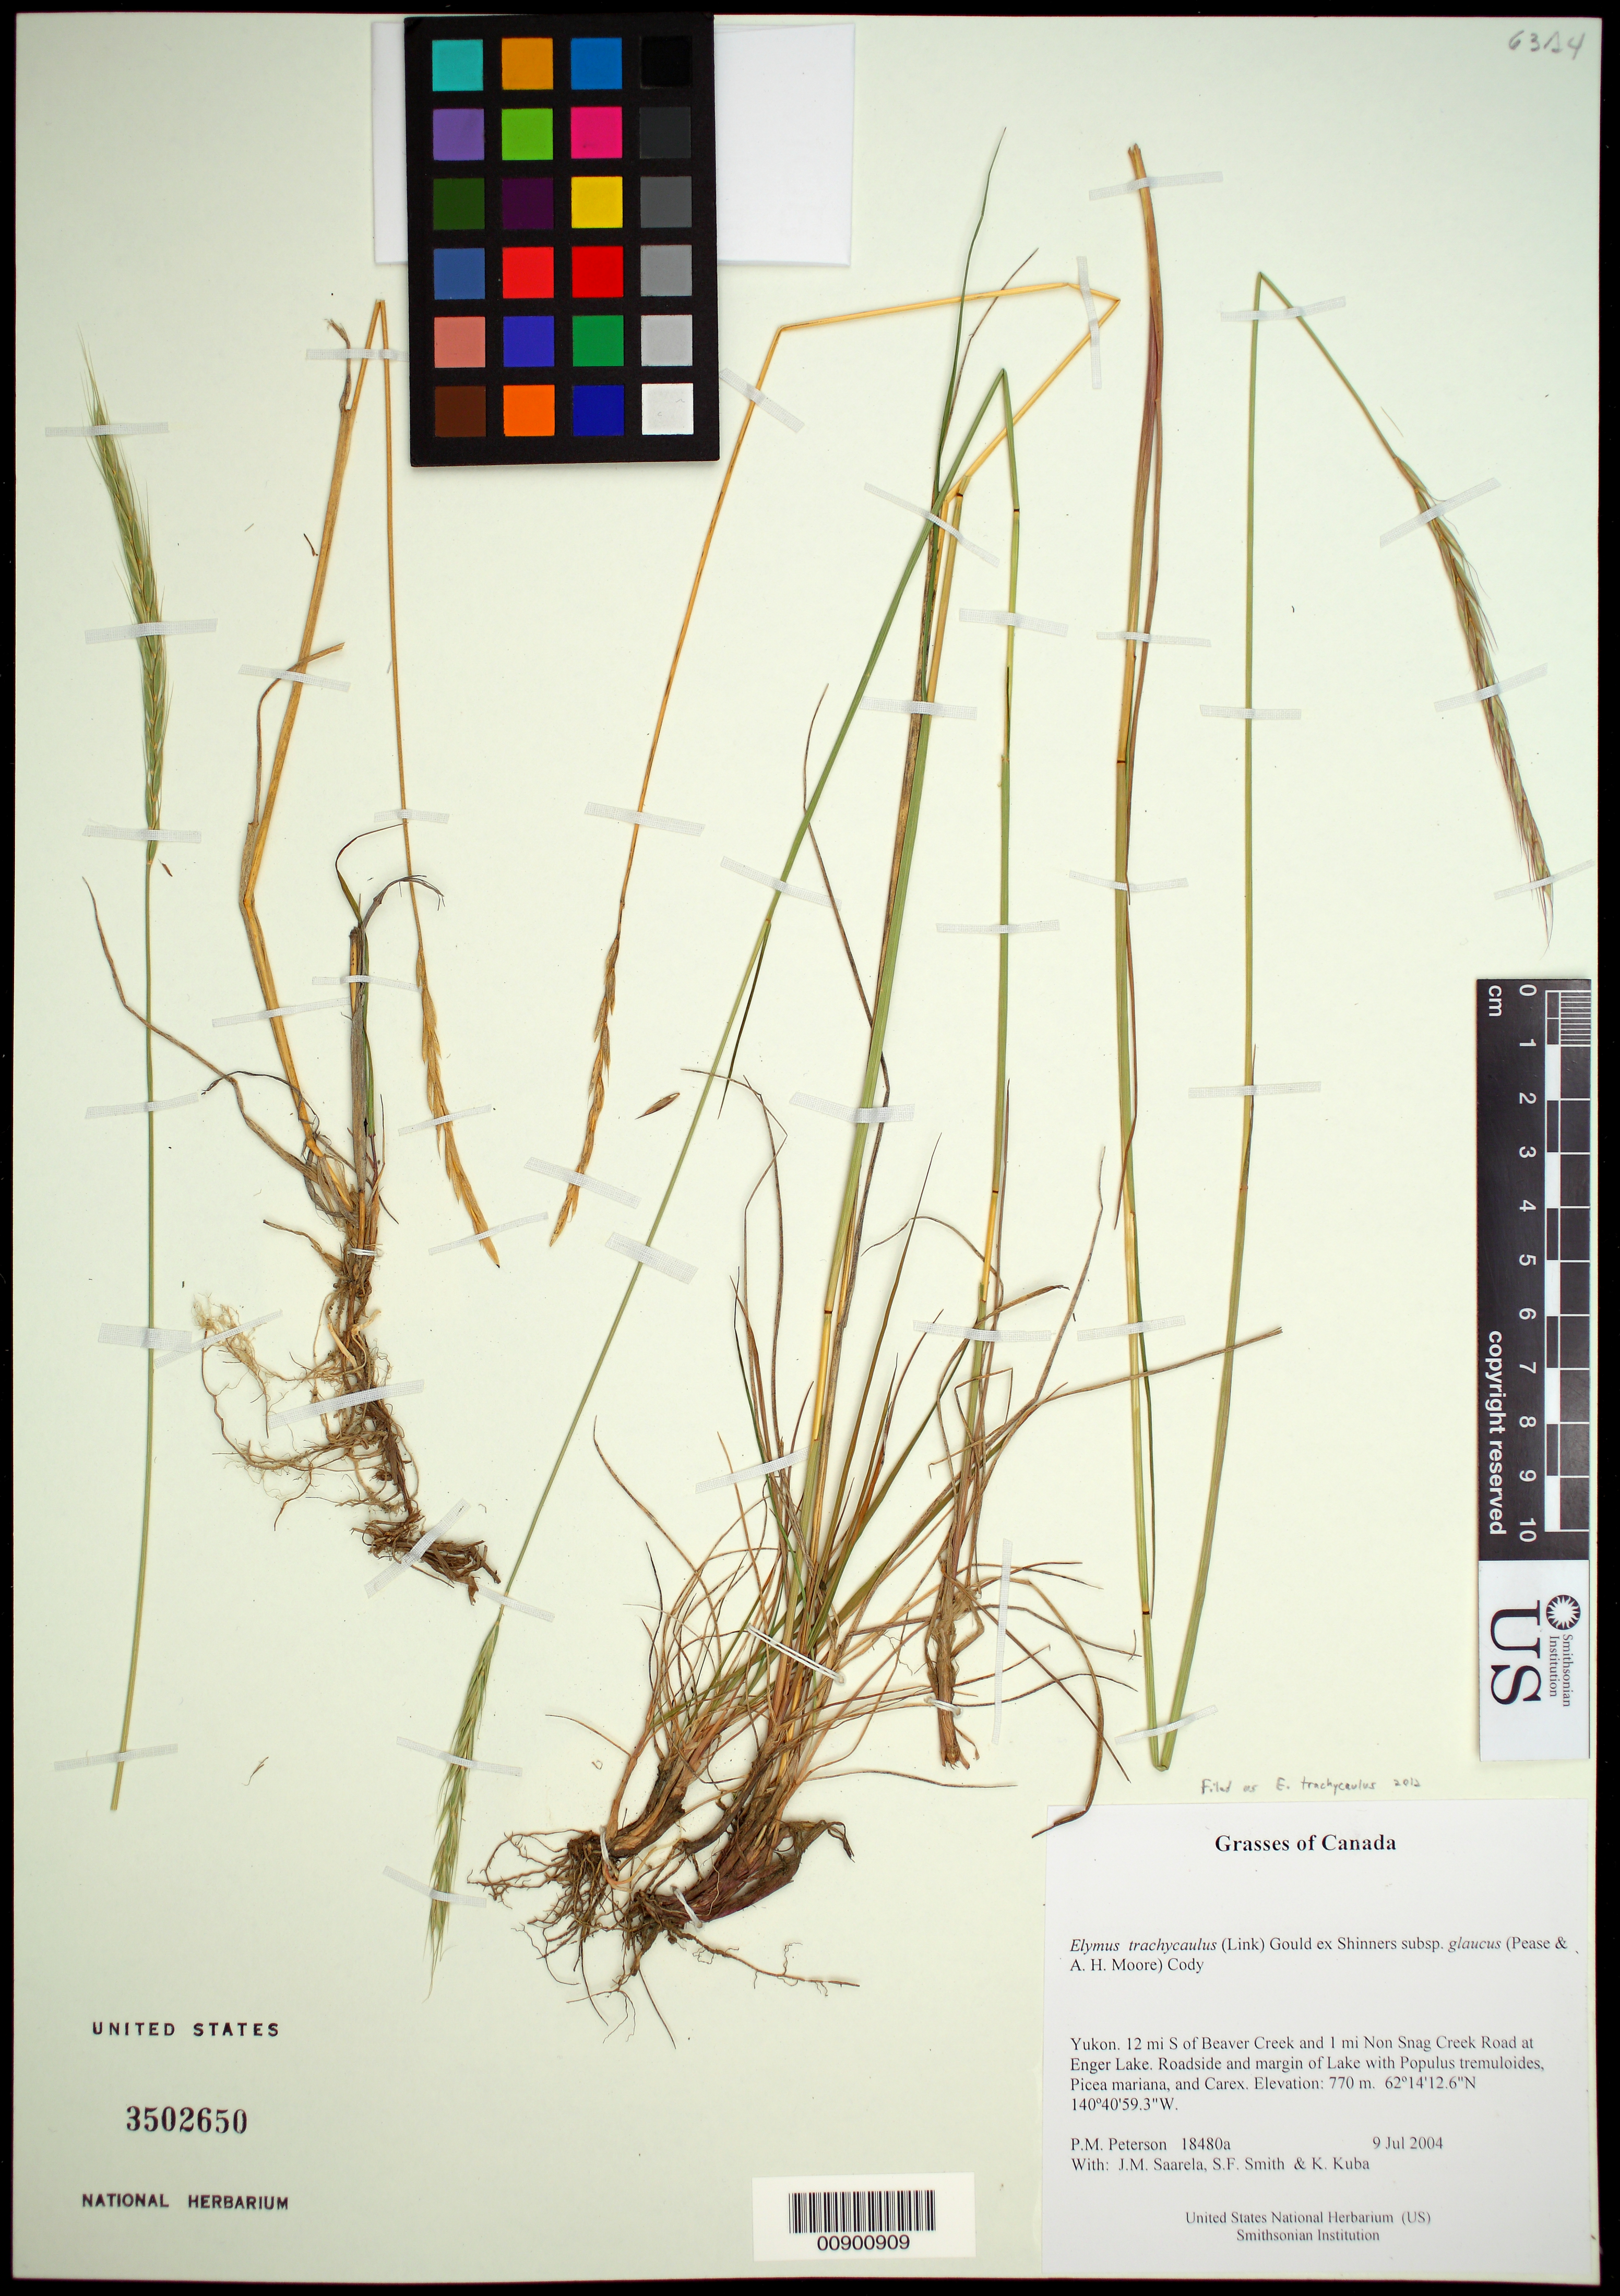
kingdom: Plantae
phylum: Tracheophyta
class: Liliopsida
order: Poales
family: Poaceae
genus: Elymus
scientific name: Elymus trachycaulus subsp. glaucus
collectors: P. M. Peterson, J. Saarela, S.F. Smith & K. Kuba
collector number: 18480a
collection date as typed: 09 Jul 2004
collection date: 2004-07-09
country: Canada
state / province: Yukon Territory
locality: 12 mi S of Beaver Creek and 1 mi Non Snag Creek Road at Enger Lake. Roadside and margin of Lake with Populus tremuloides, Picea mariana, and Carex.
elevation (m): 770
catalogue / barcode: US 3502650